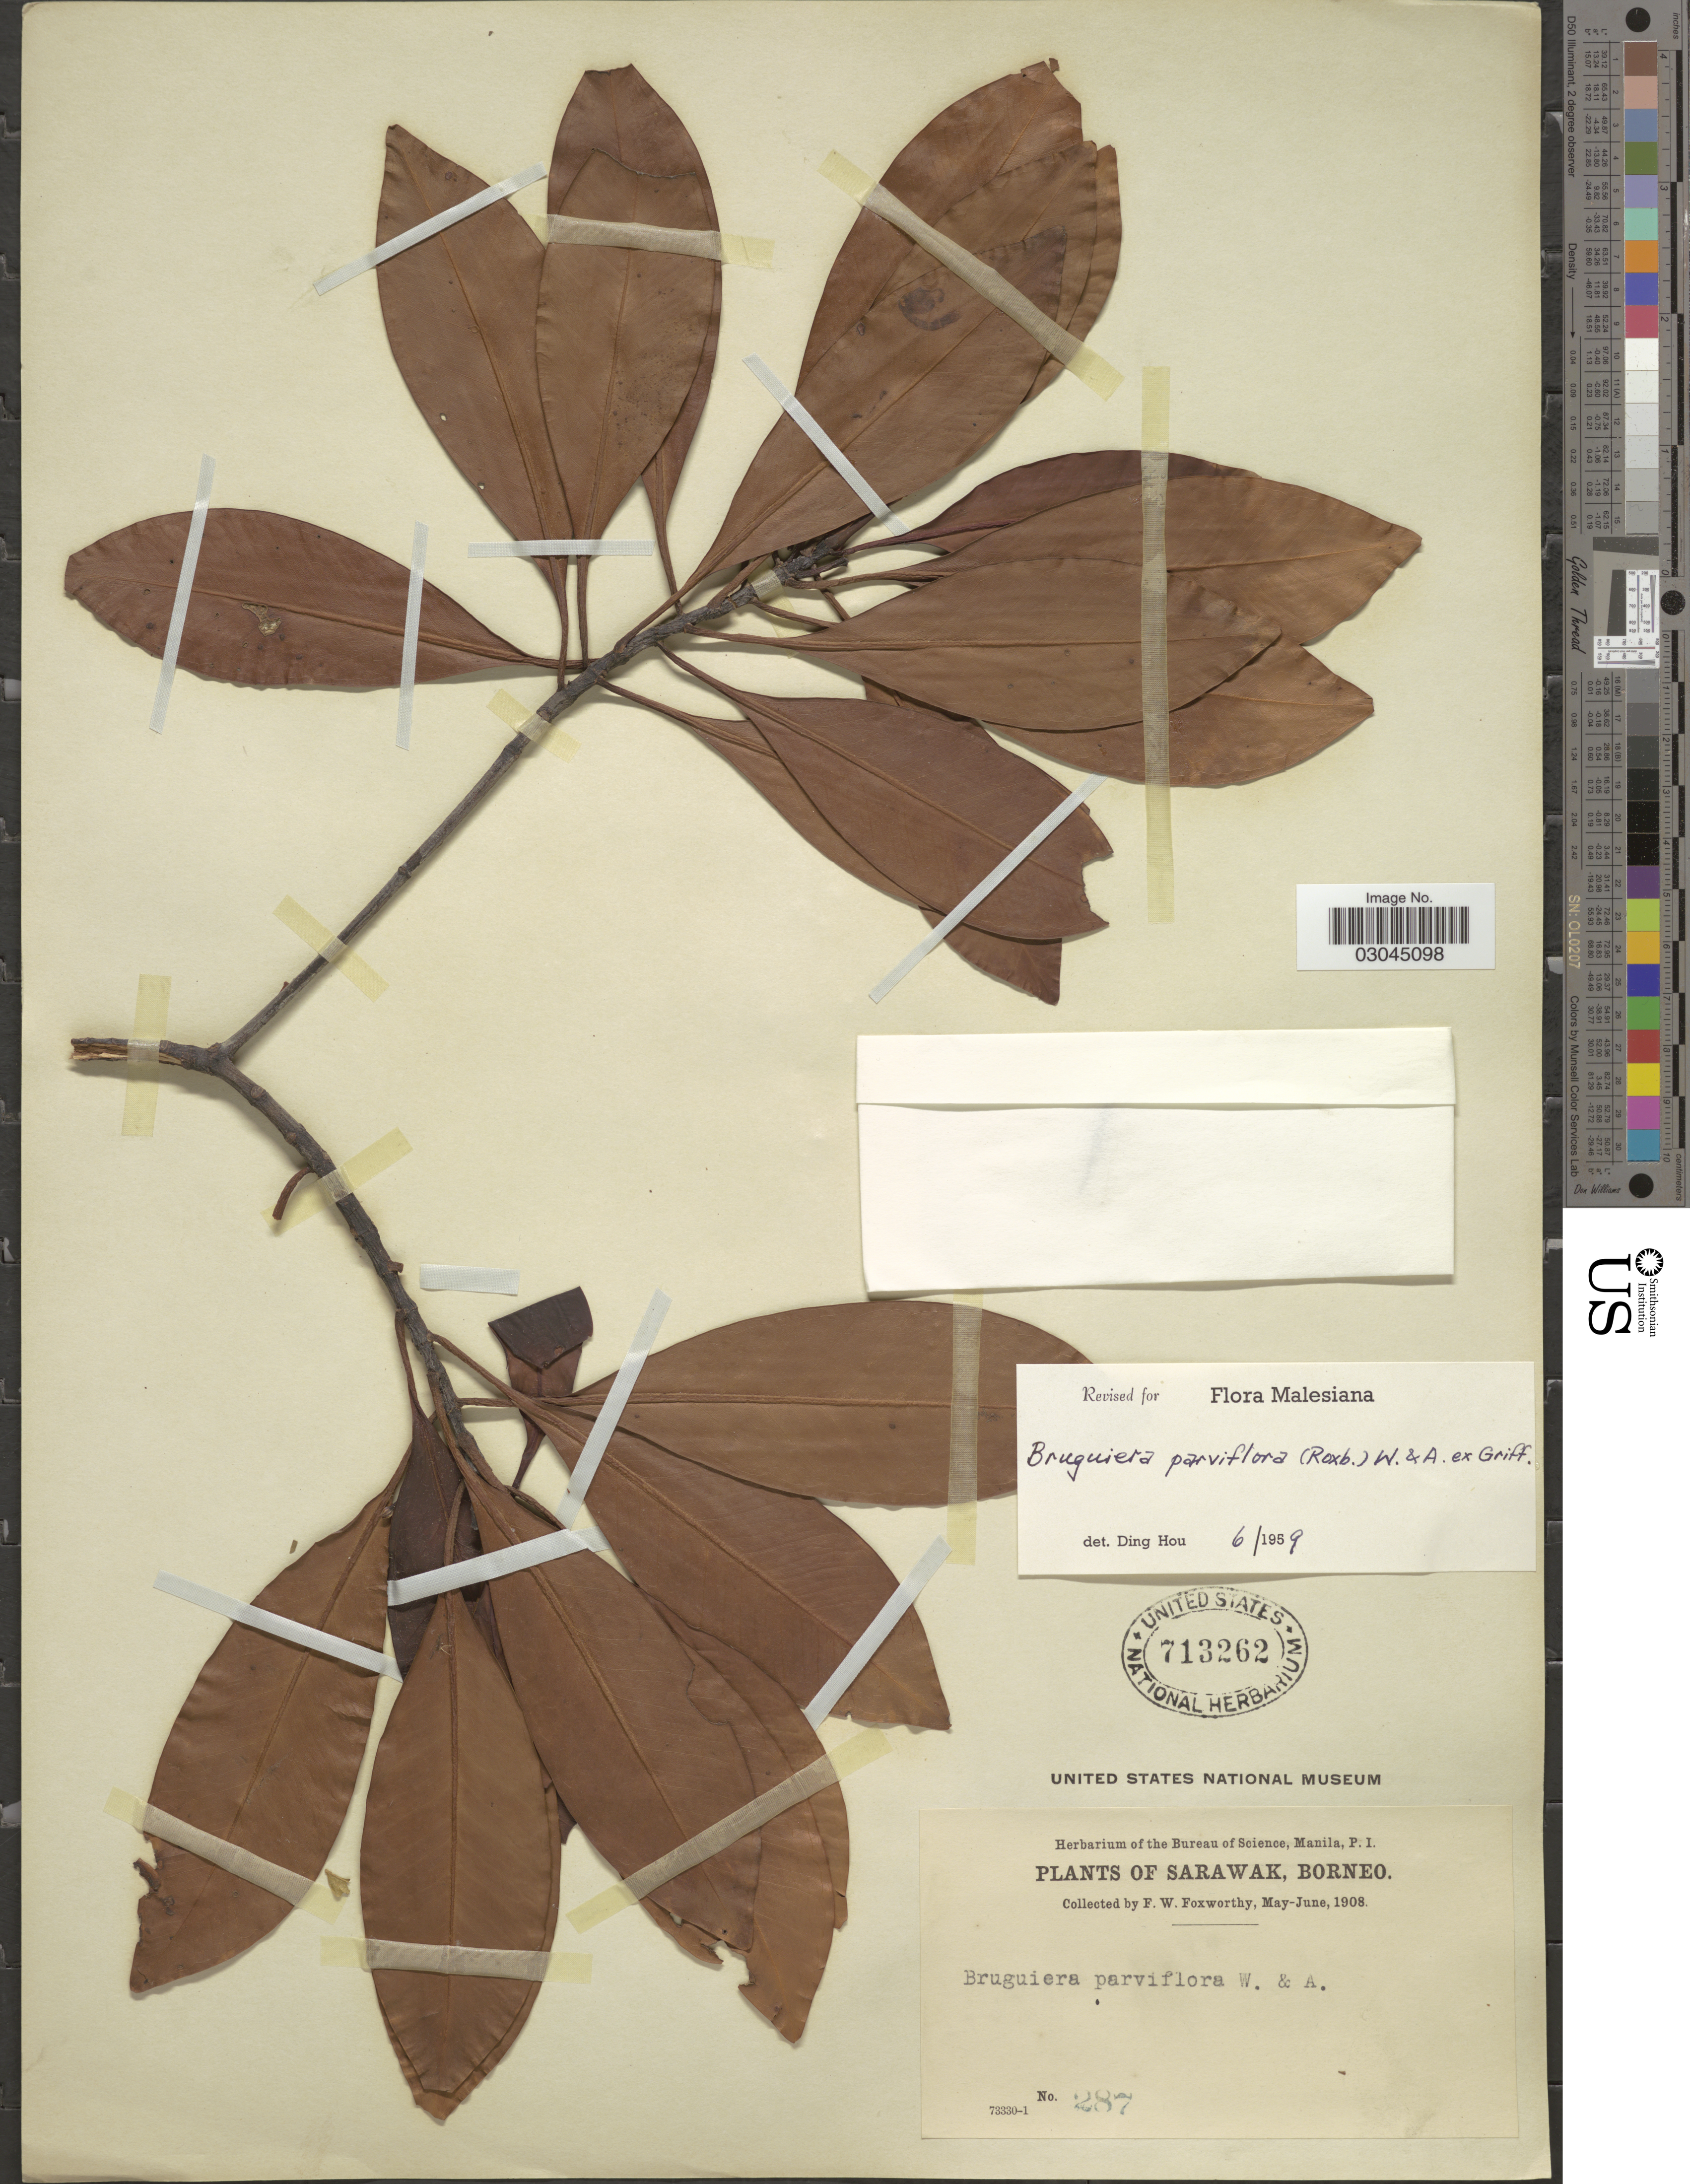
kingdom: Plantae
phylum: Tracheophyta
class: Magnoliopsida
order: Malpighiales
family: Rhizophoraceae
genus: Bruguiera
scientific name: Bruguiera parviflora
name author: (Roxb.) Wight & Arn. ex Griff.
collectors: F. W. Foxworthy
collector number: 287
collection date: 1908-05/1908-06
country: Malaysia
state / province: Sarawak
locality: Sarawak, Borneo.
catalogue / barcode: US 713262